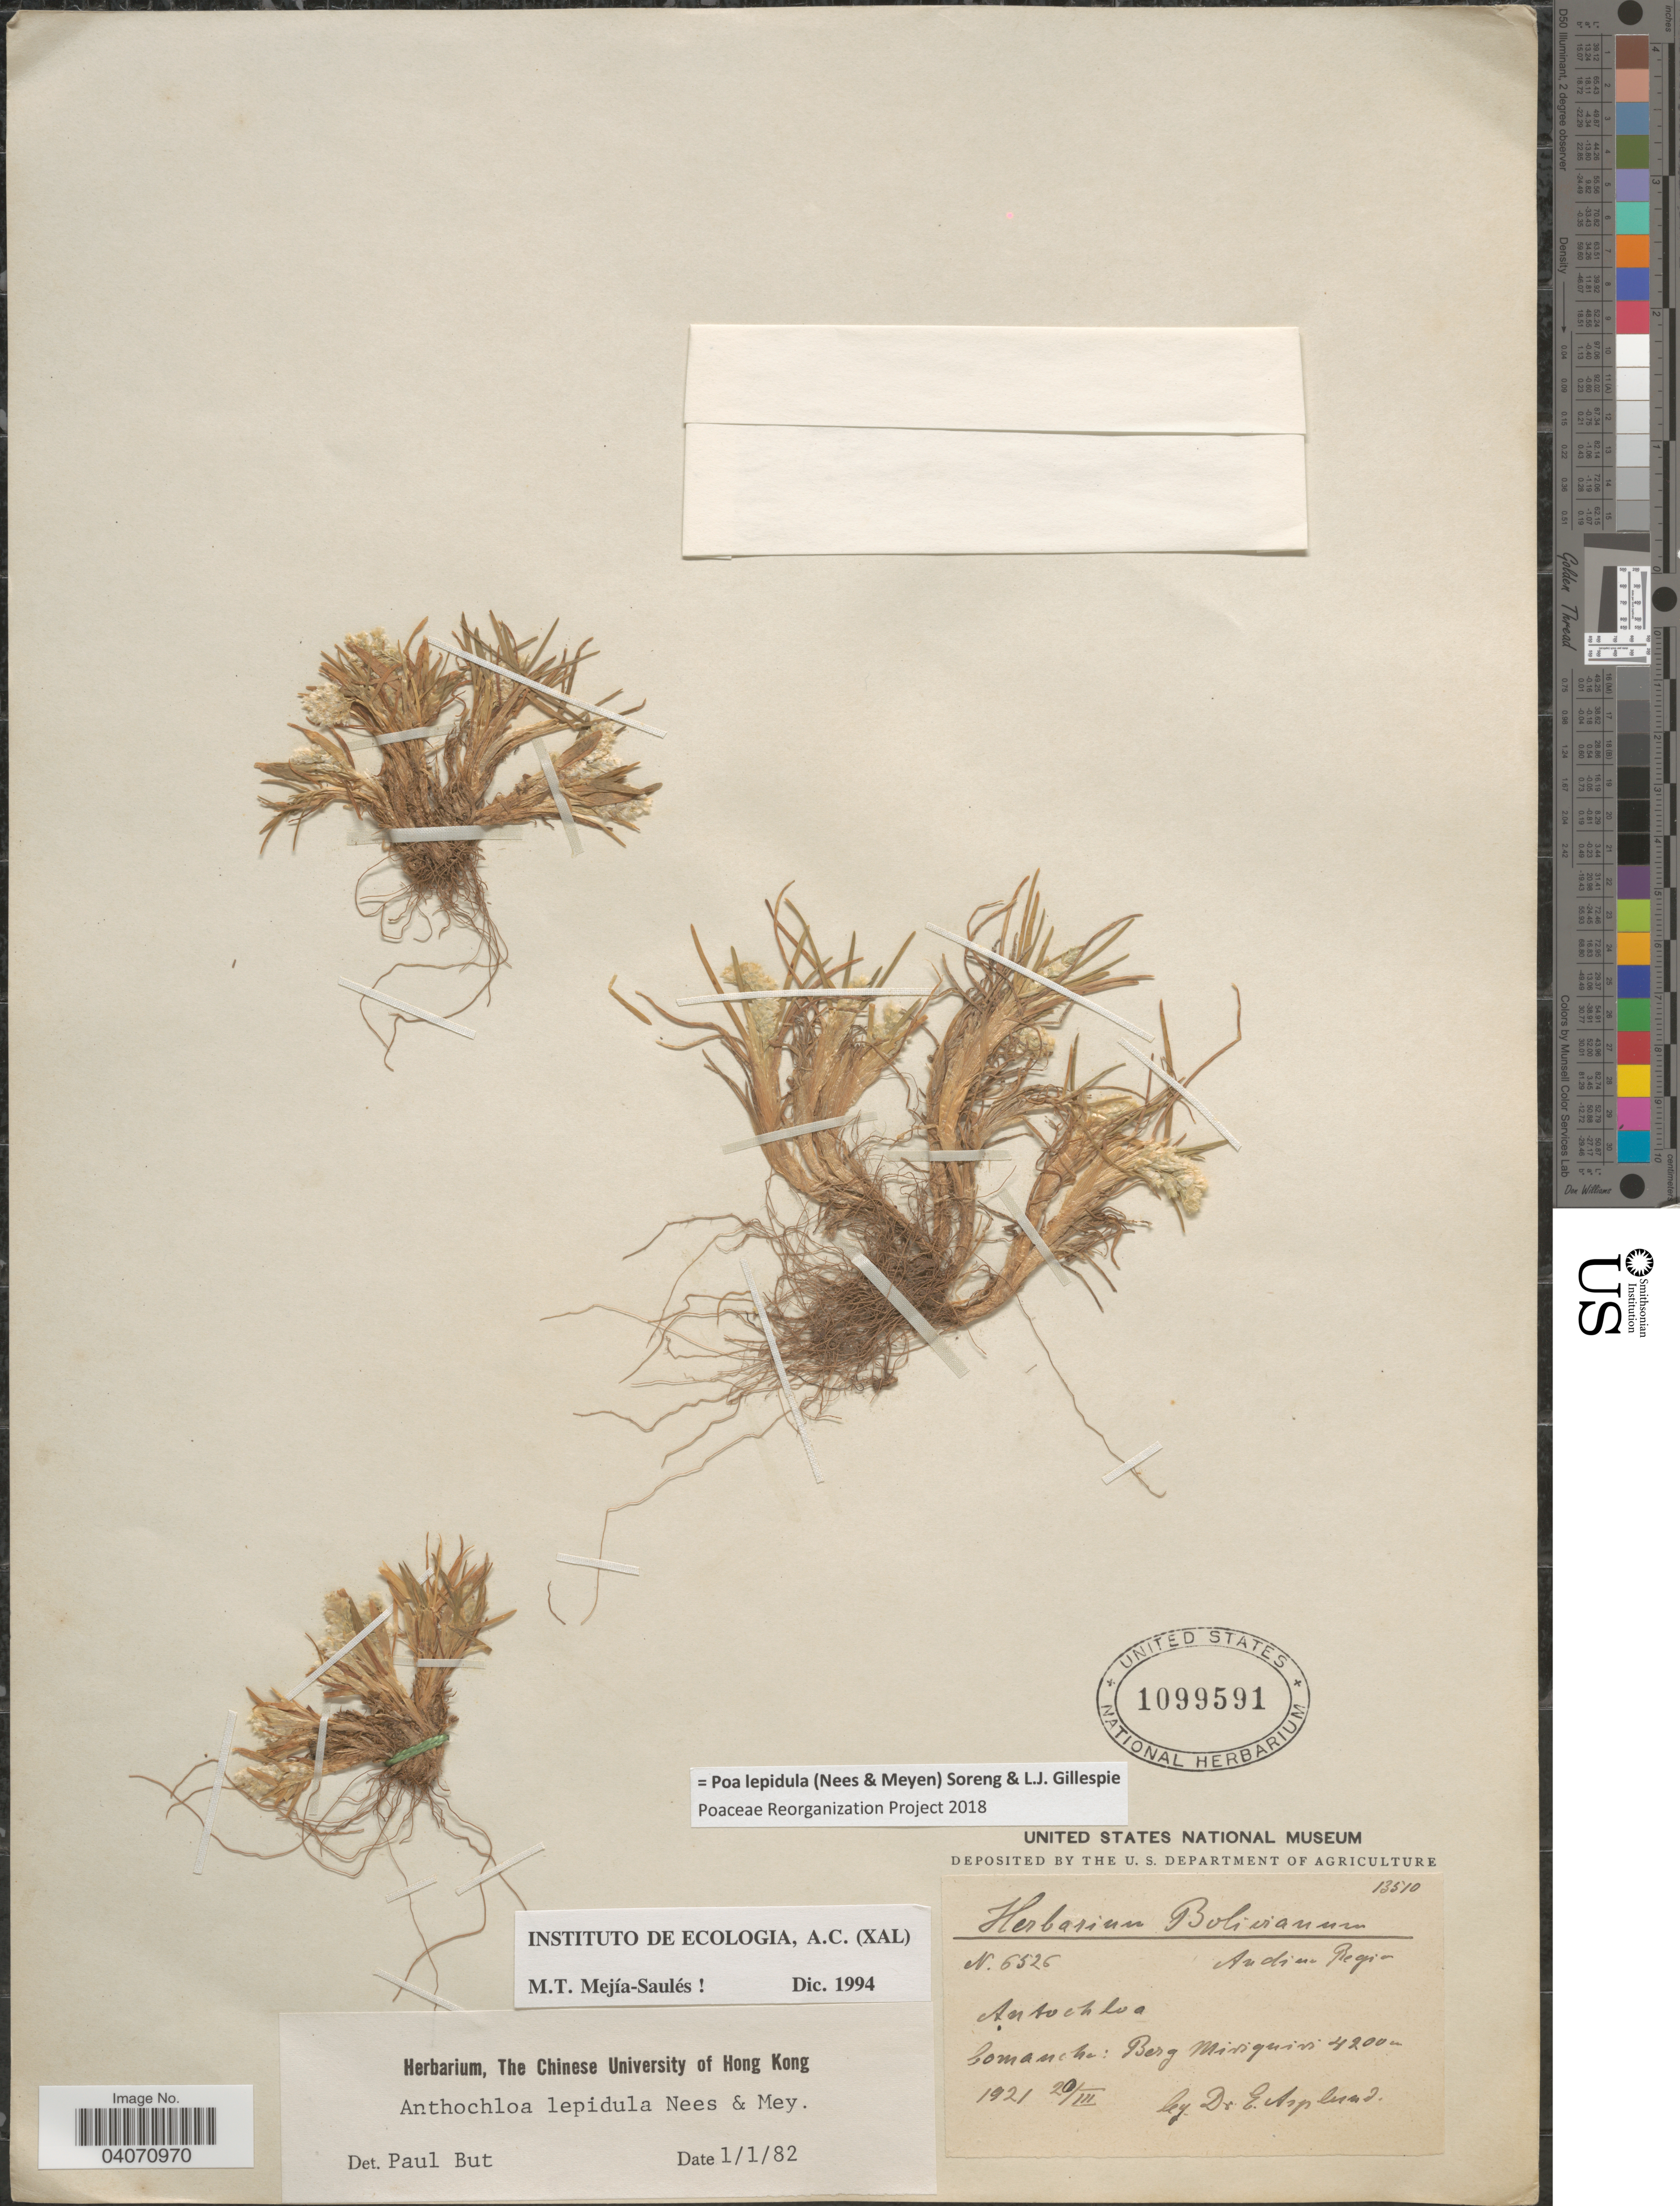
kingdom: Plantae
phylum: Tracheophyta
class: Liliopsida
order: Poales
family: Poaceae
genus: Poa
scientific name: Poa lepidula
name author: (Nees & Meyen) Soreng & L.J. Gillespie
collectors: E. Asplund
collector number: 6526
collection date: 1921-03-20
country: Bolivia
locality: Andina Region. Comanche: Berg Miriquiri.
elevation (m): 4200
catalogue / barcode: US 1099591